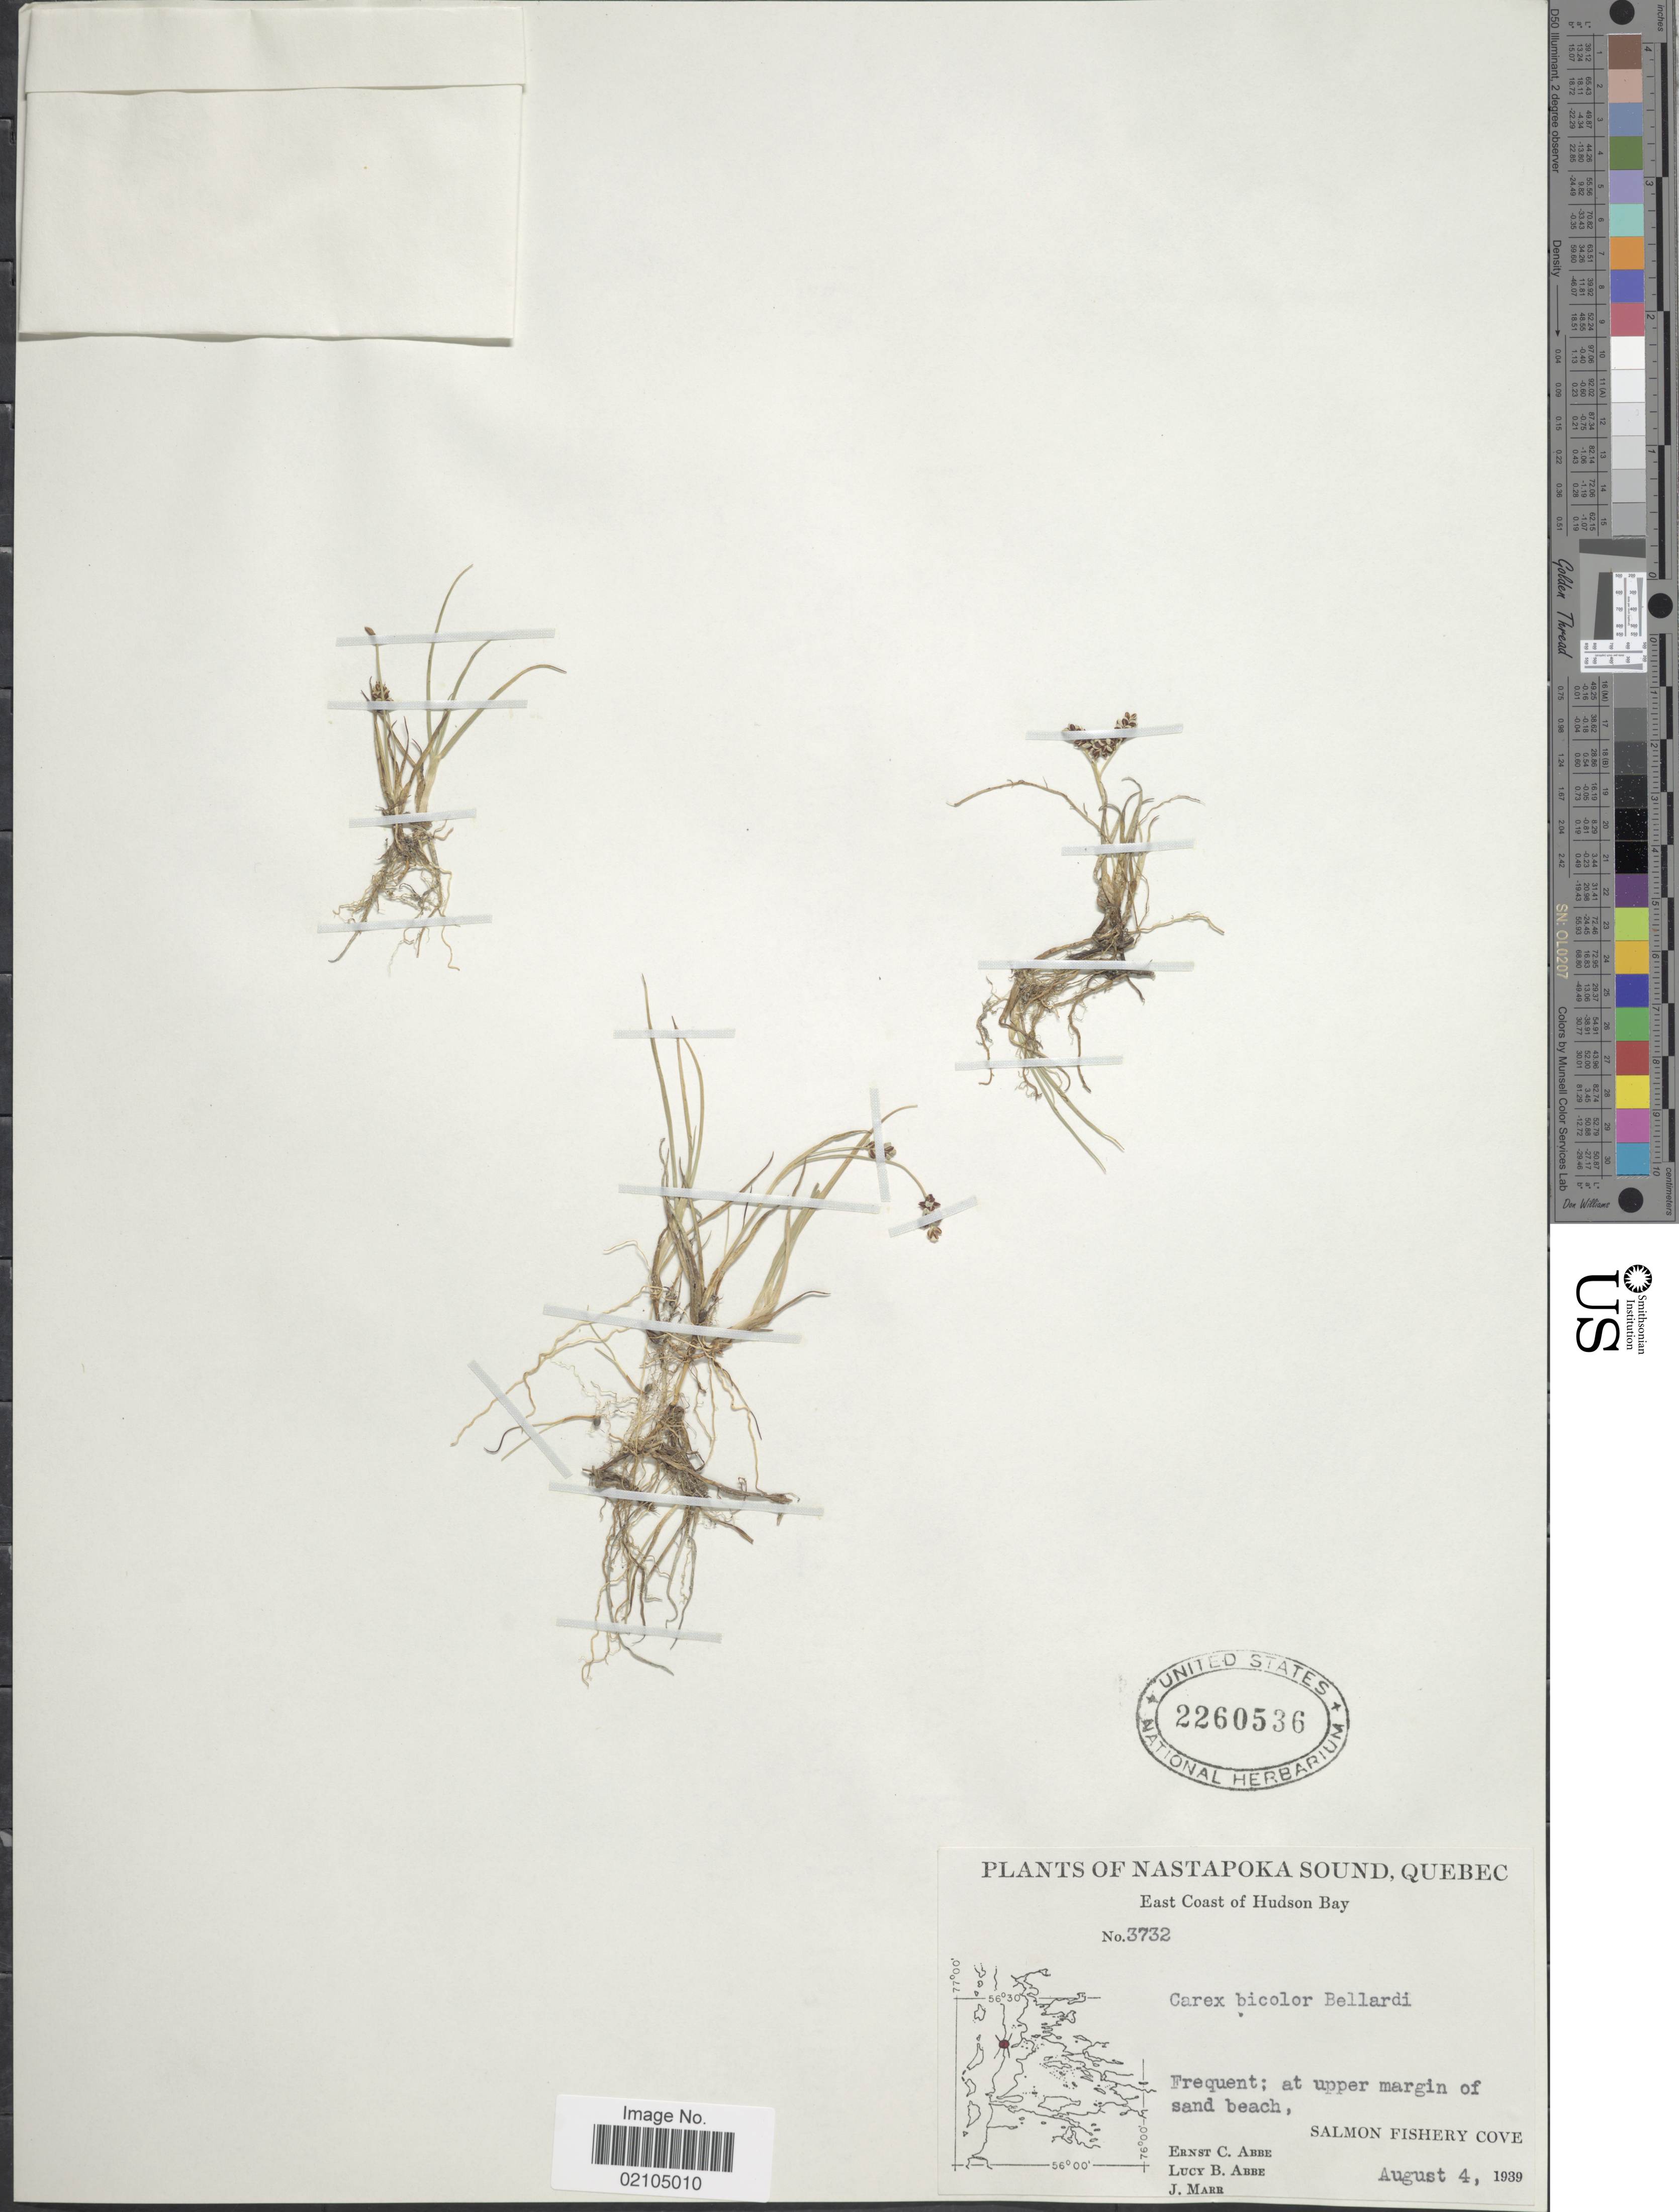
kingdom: Plantae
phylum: Tracheophyta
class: Liliopsida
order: Poales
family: Cyperaceae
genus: Carex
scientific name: Carex bicolor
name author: Bellardi ex All.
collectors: E. C. Abbe, L. B. Abbe & J. Marr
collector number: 3732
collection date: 1939-08-04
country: Canada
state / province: Quebec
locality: Nastapoka Sound. East Coast of Hudson Bay. At upper margin of sand beach, Salmon Fishery Cove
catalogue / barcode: US 2260536